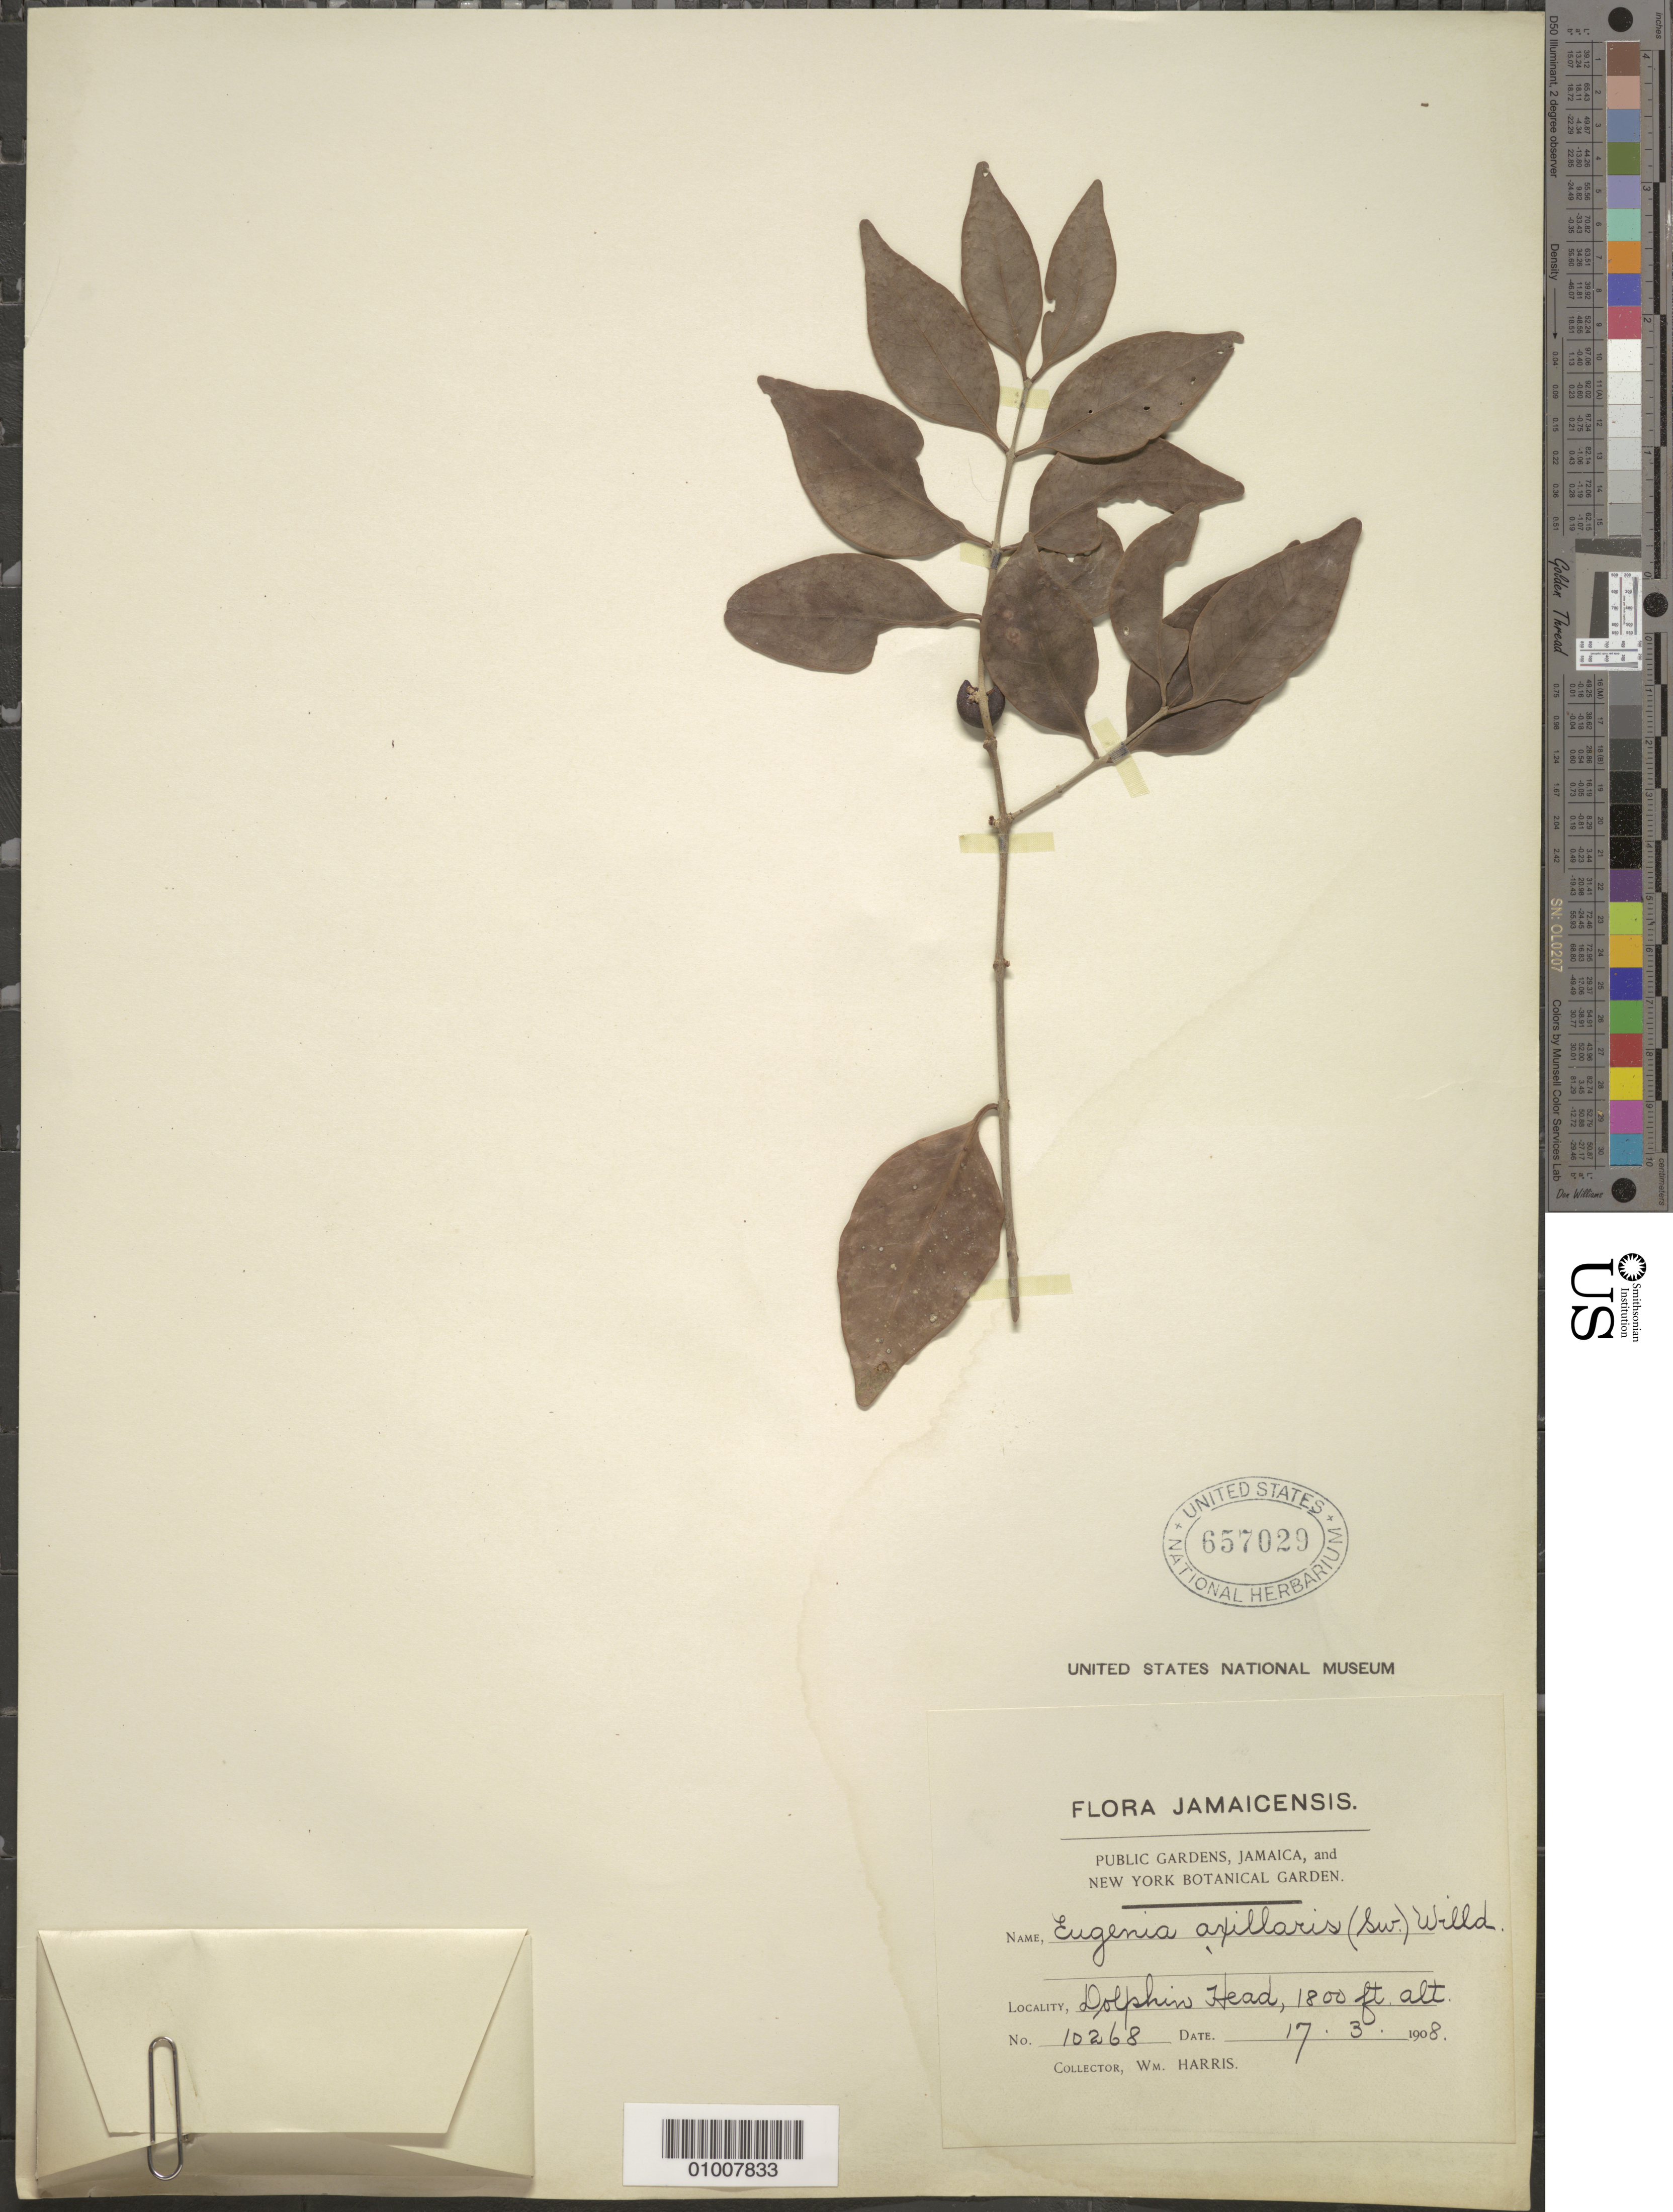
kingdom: Plantae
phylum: Tracheophyta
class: Magnoliopsida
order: Myrtales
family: Myrtaceae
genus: Eugenia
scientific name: Eugenia axillaris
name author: (Sw.) Willd.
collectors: W. Harris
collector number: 10268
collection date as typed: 17 Mar 1908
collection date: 1908-03-17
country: Jamaica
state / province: Hanover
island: Jamaica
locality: Dolphin Head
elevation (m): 549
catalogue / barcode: US 657029